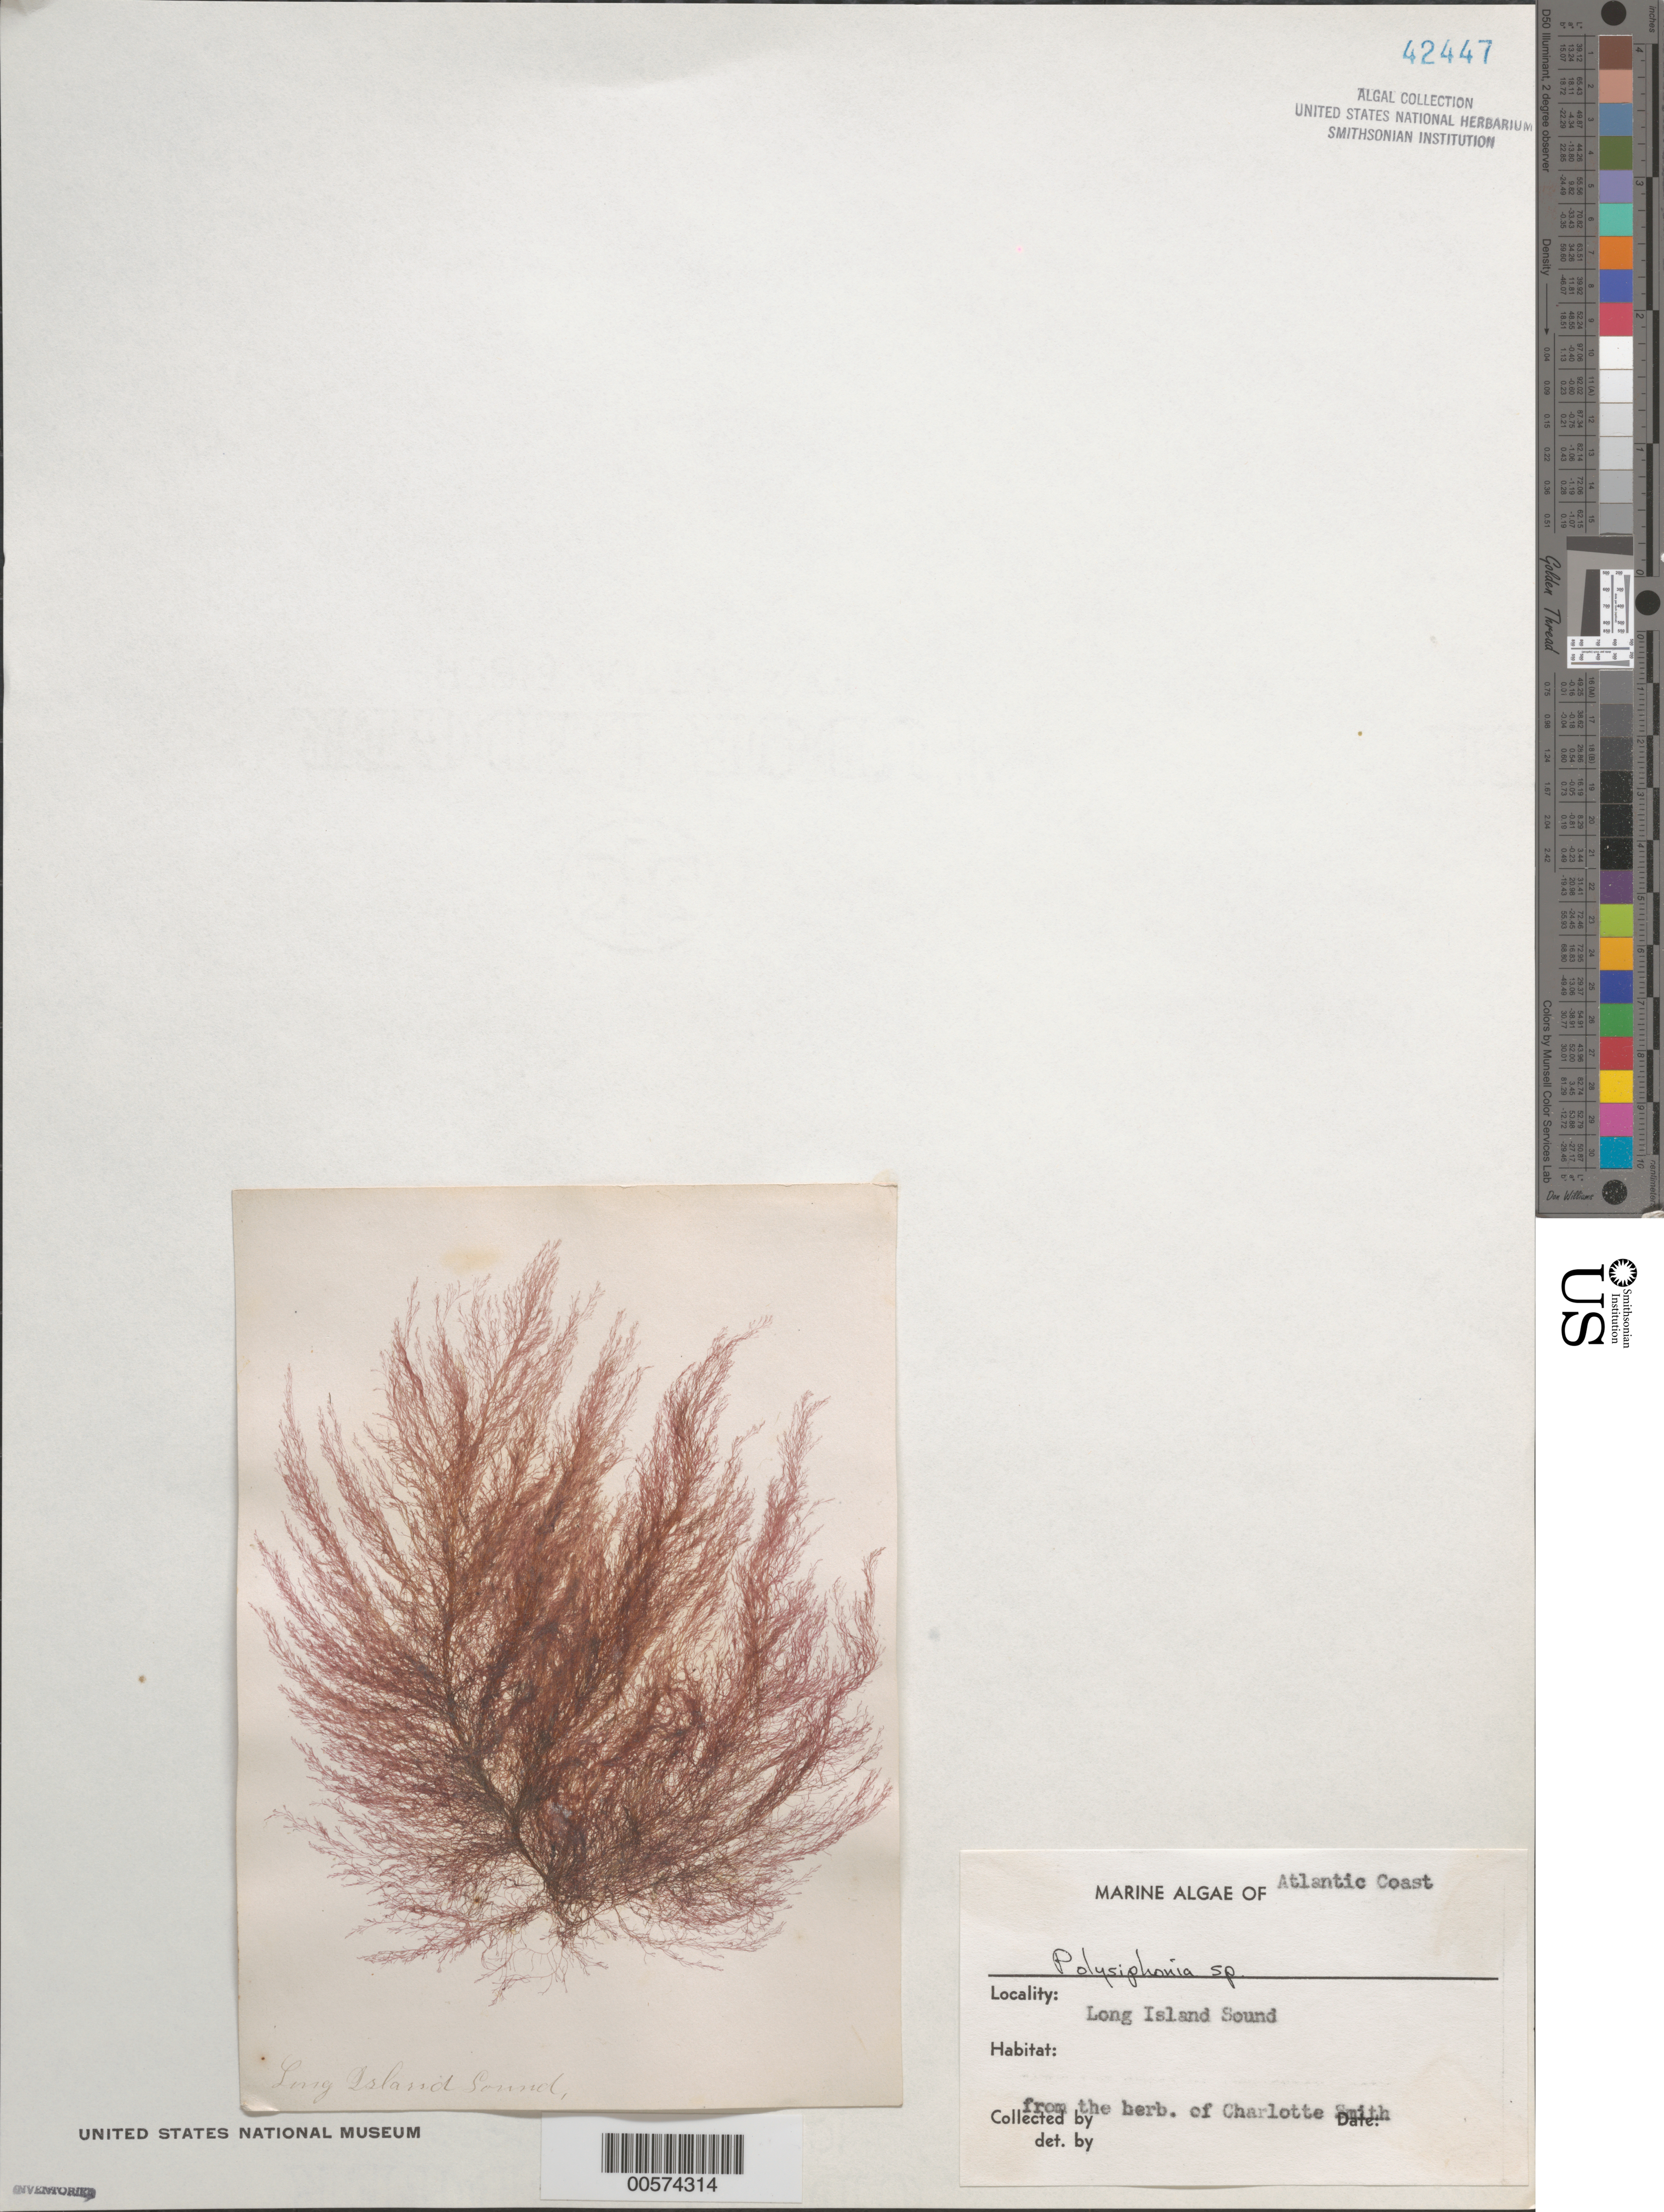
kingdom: Plantae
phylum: Rhodophyta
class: Florideophyceae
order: Ceramiales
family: Rhodomelaceae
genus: Polysiphonia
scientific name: Polysiphonia sp.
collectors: Charlotte Smith (herbarium)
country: United States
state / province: Connecticut / New York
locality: Long Island Sound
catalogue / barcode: US 42447